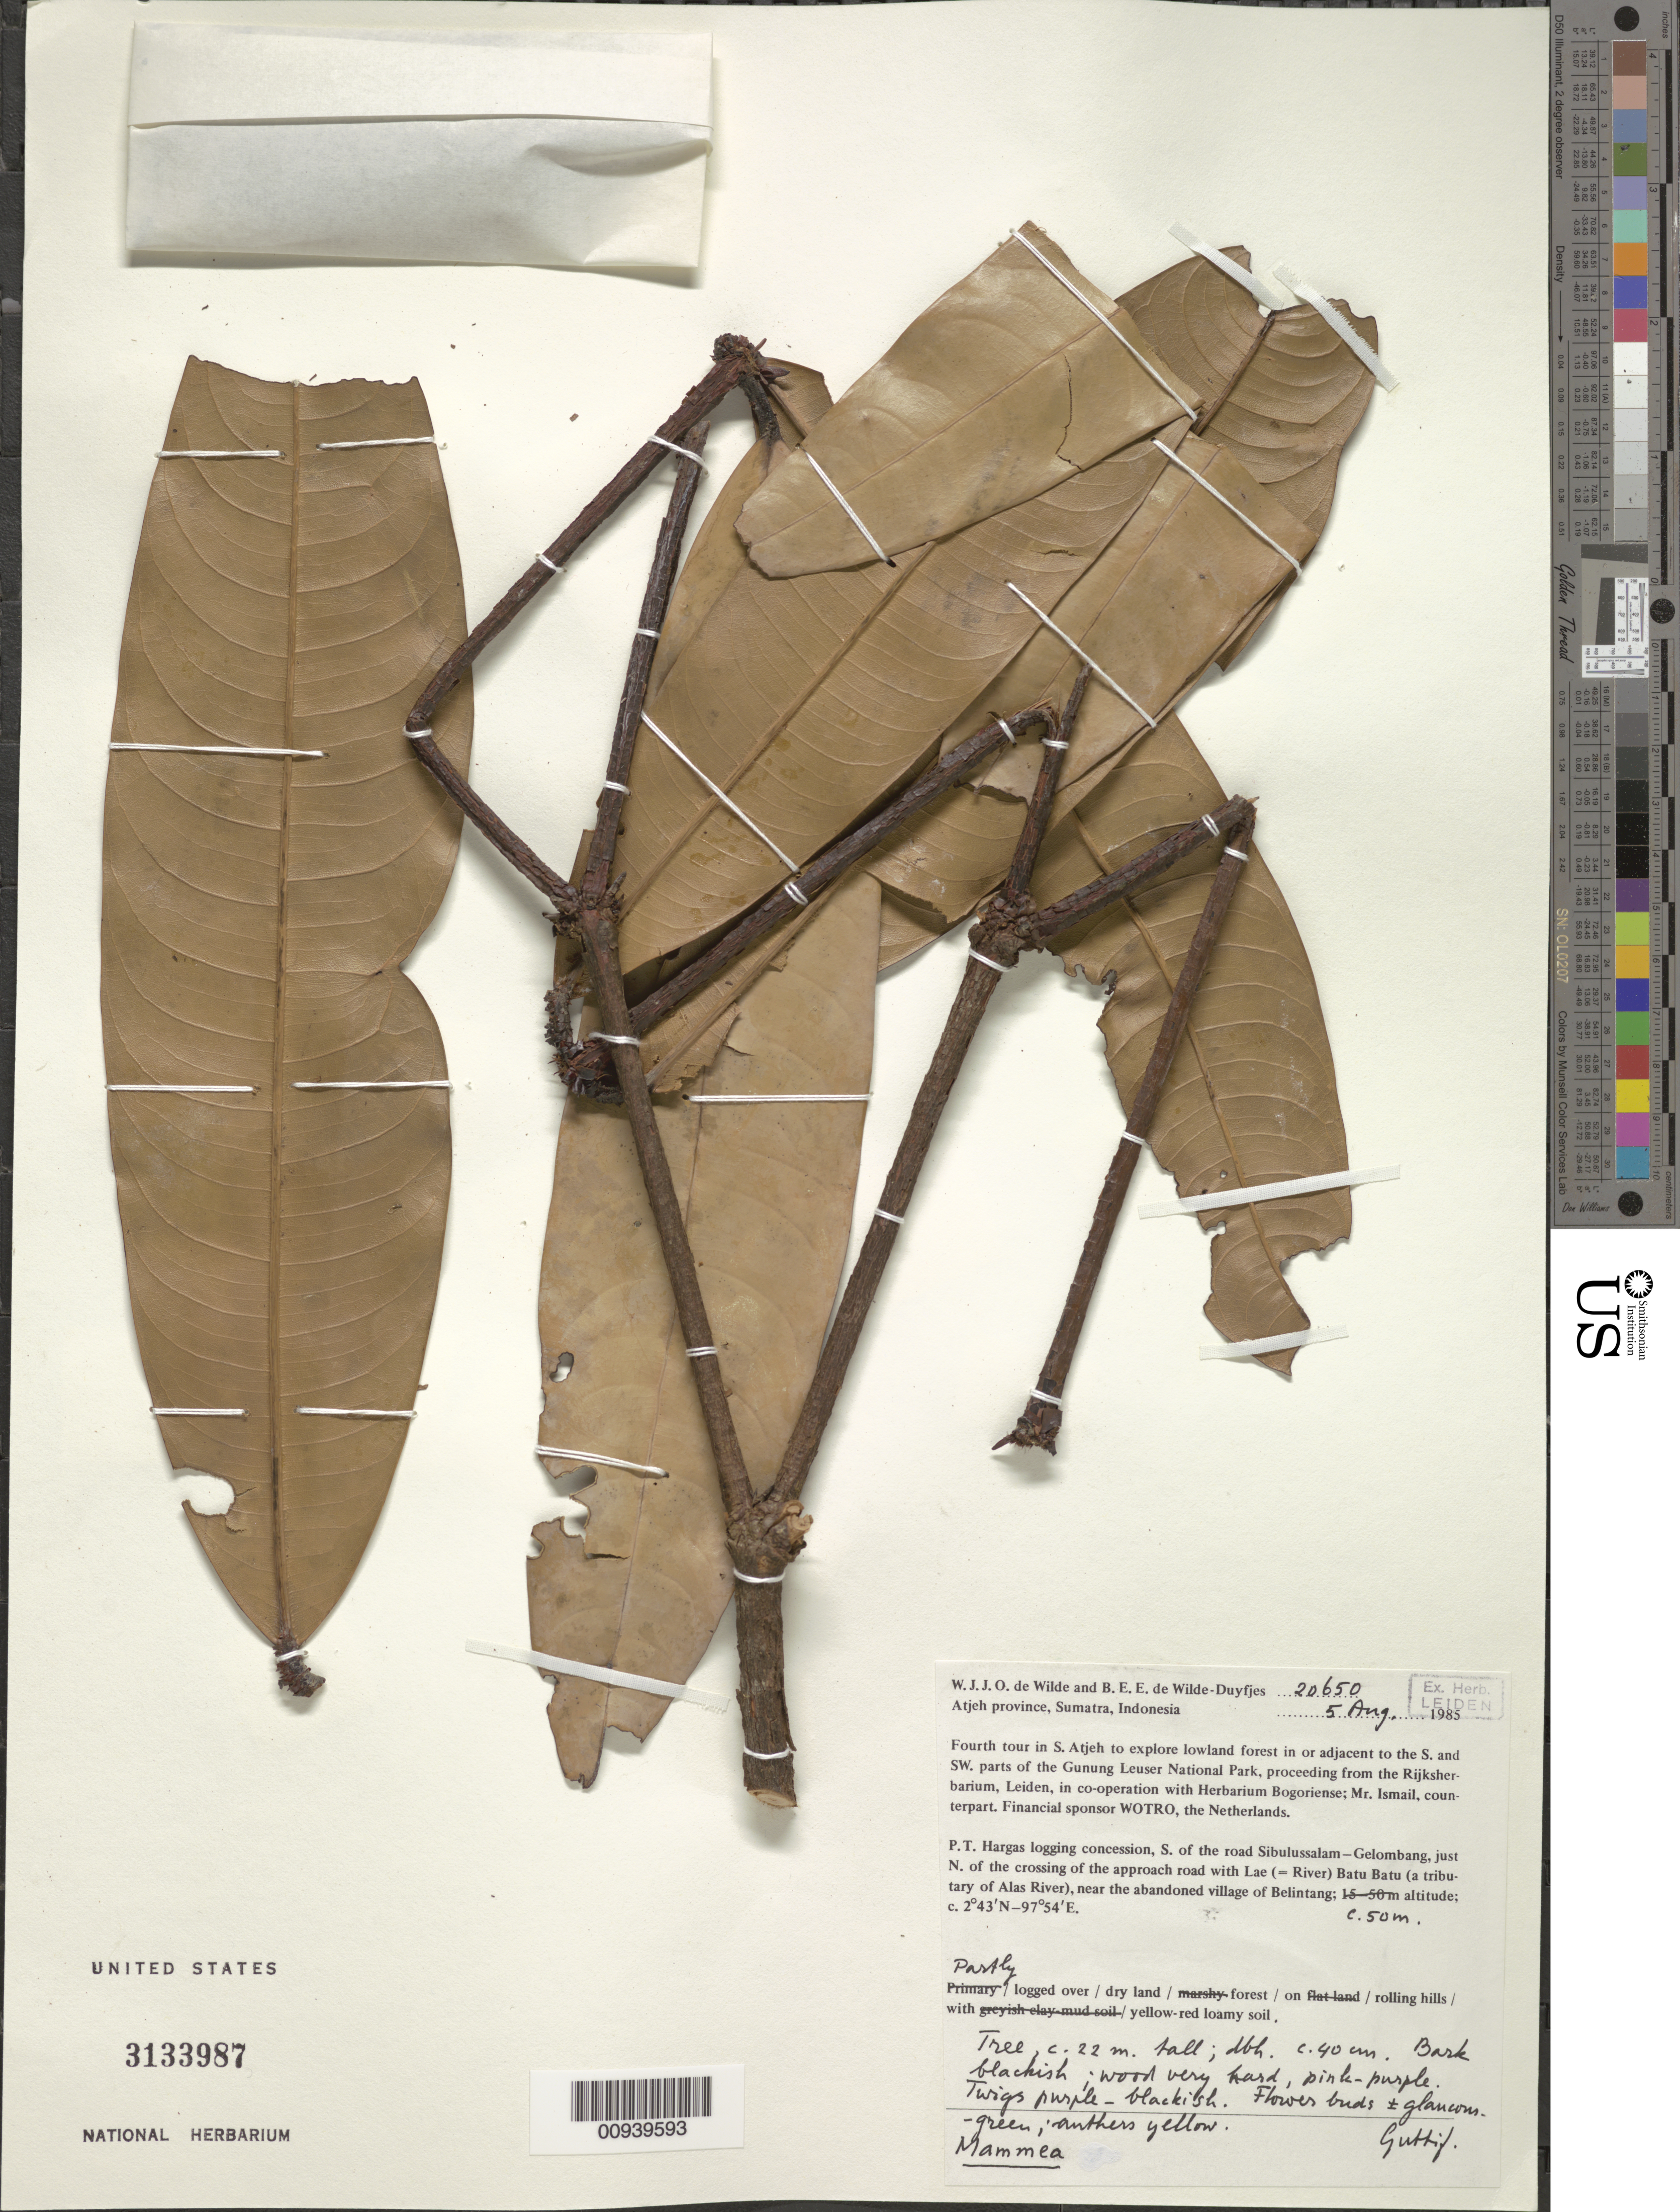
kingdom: Plantae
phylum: Tracheophyta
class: Magnoliopsida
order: Malpighiales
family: Calophyllaceae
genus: Mammea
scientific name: Mammea sp.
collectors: W. J. de Wilde & B. E. de Wilde-Duyfjes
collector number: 20650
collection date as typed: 05 Aug 1985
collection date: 1985-08-05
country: Indonesia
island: Sumatra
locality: S. Atjeh adjacent to S. and SW. parts of the Gunung Leuser National Park, near the abandoned village of Belintang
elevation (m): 50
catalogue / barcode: US 3133987